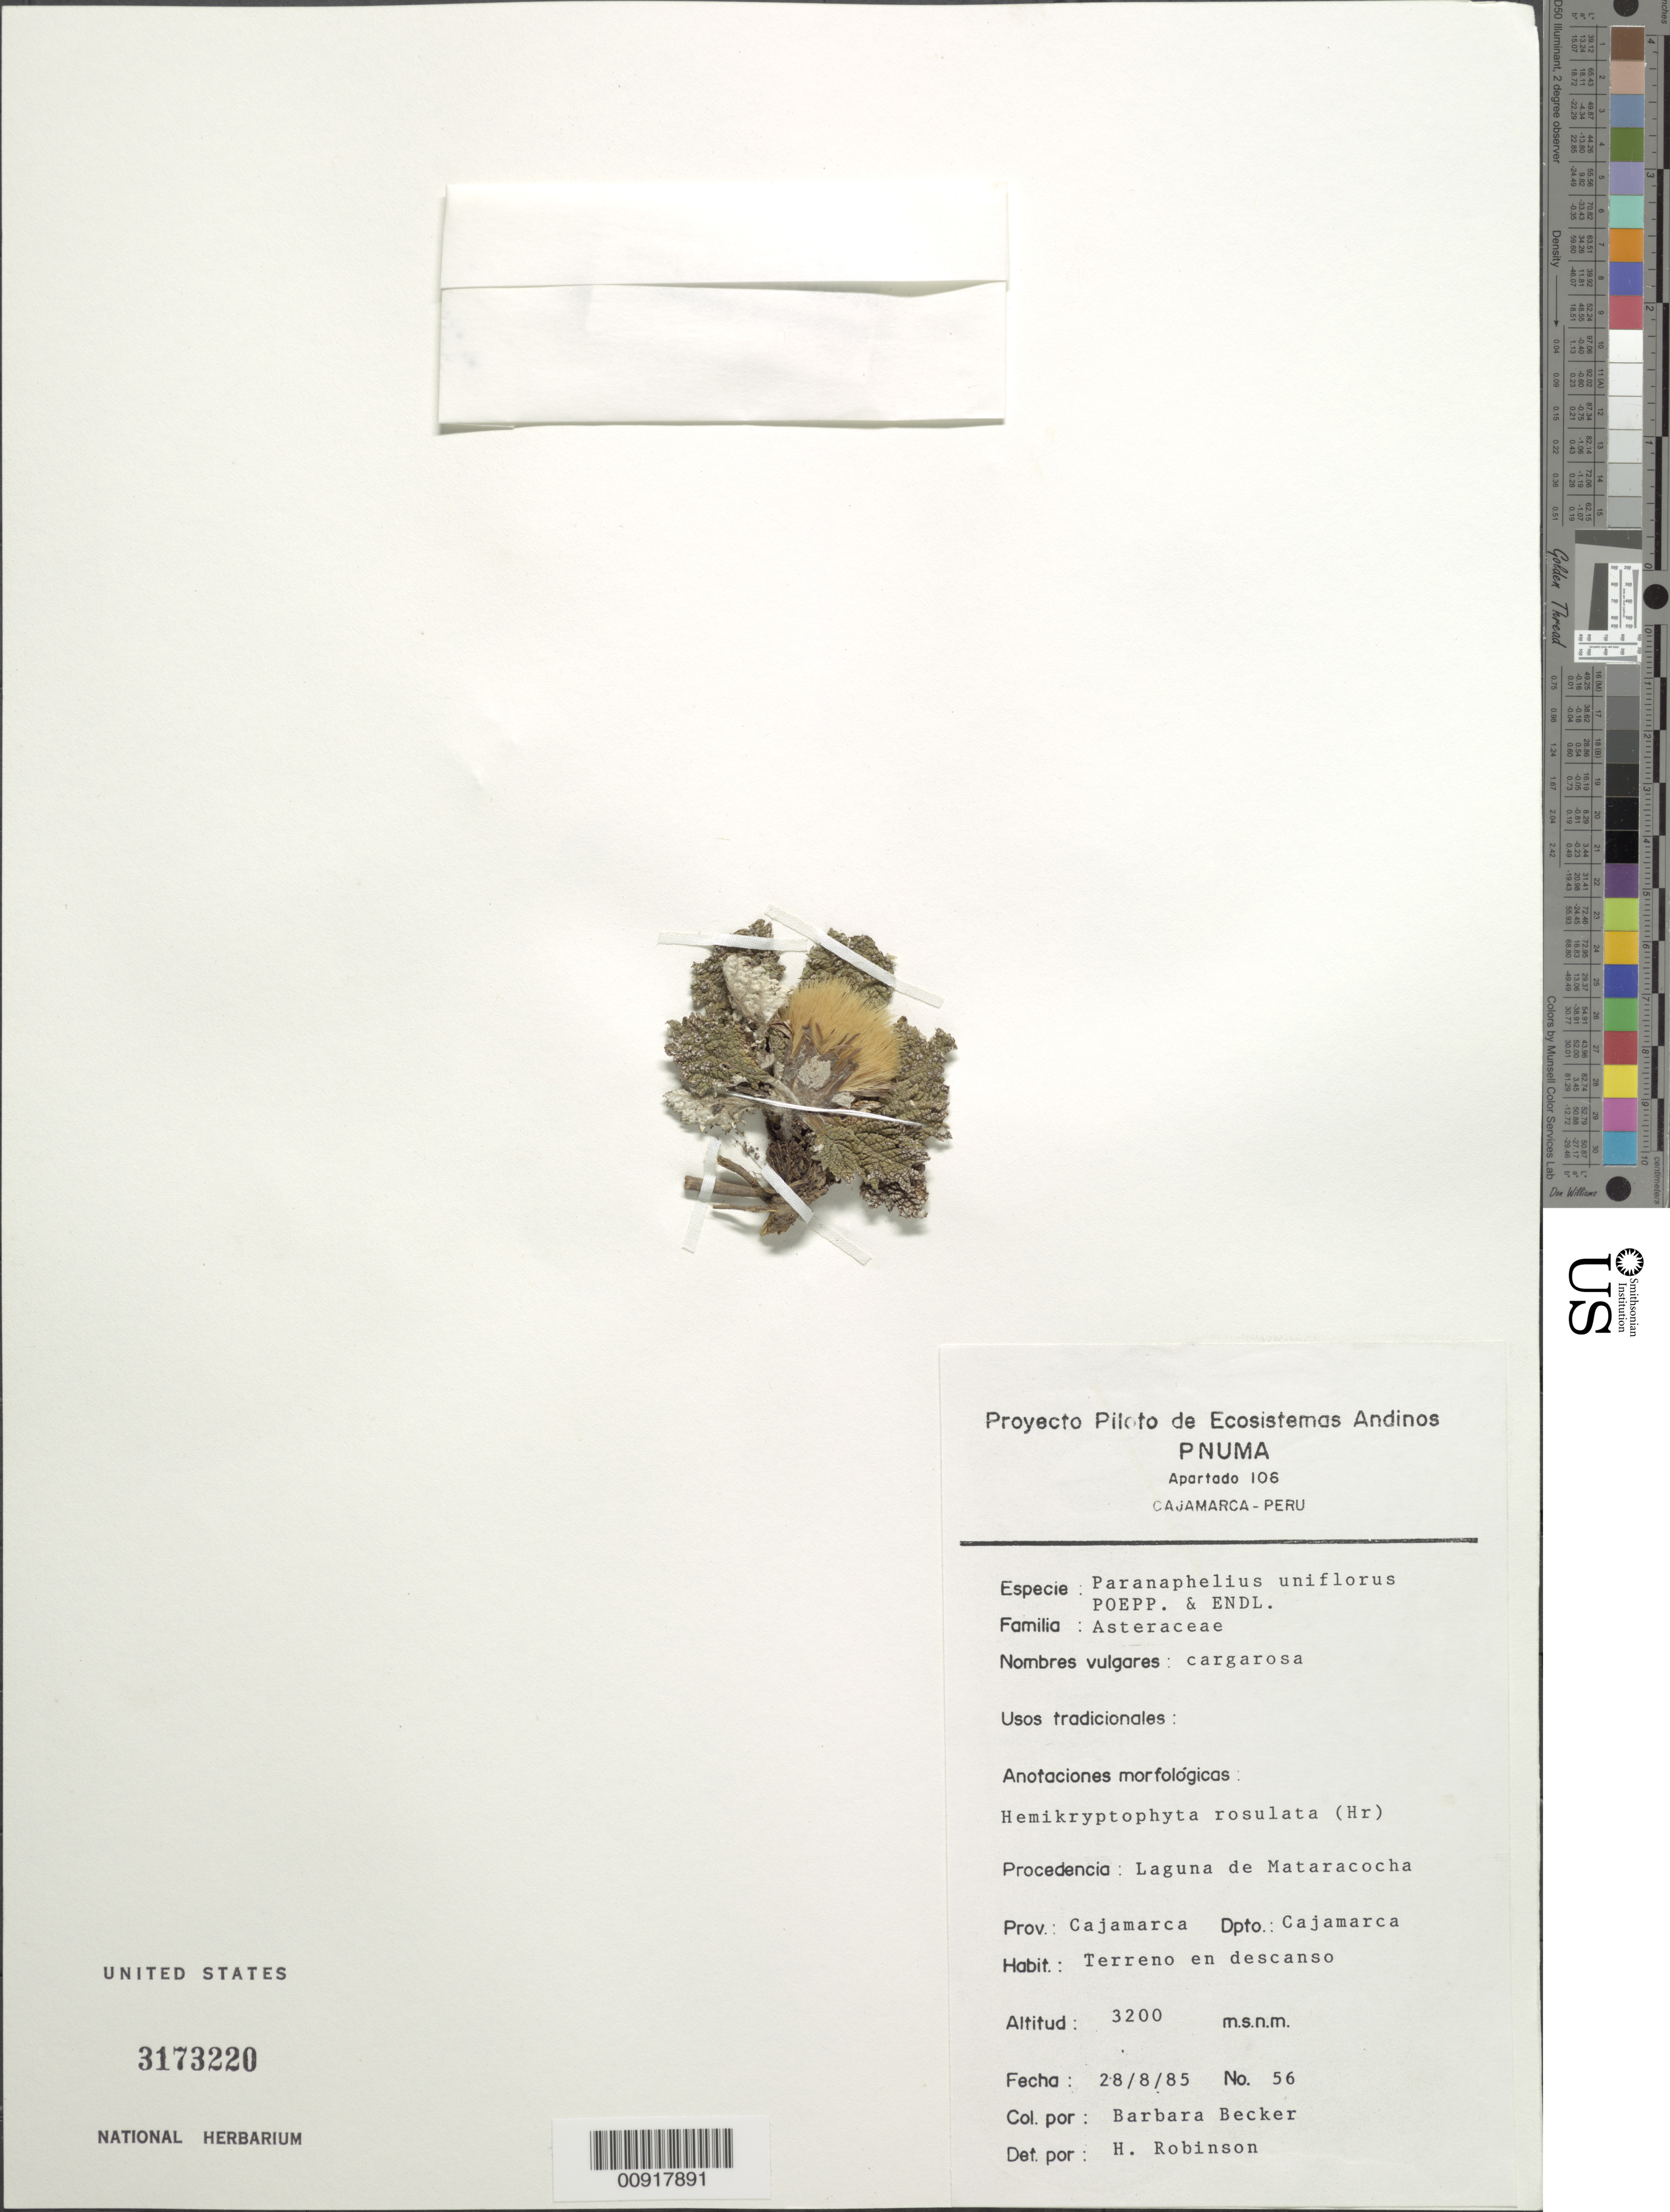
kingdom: Plantae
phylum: Tracheophyta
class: Magnoliopsida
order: Asterales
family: Asteraceae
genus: Paranephelius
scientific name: Paranephelius uniflorus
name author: Poepp. & Endl.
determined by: Robinson, Harold E., (US)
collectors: B. Becker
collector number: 56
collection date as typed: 28 August 1985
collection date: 1985-08-28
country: Peru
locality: Prov. Cajamarca, Dpto. Cajamarca, Laguna de Mataracocha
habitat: Terreno en descanso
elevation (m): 3200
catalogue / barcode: US 3173220